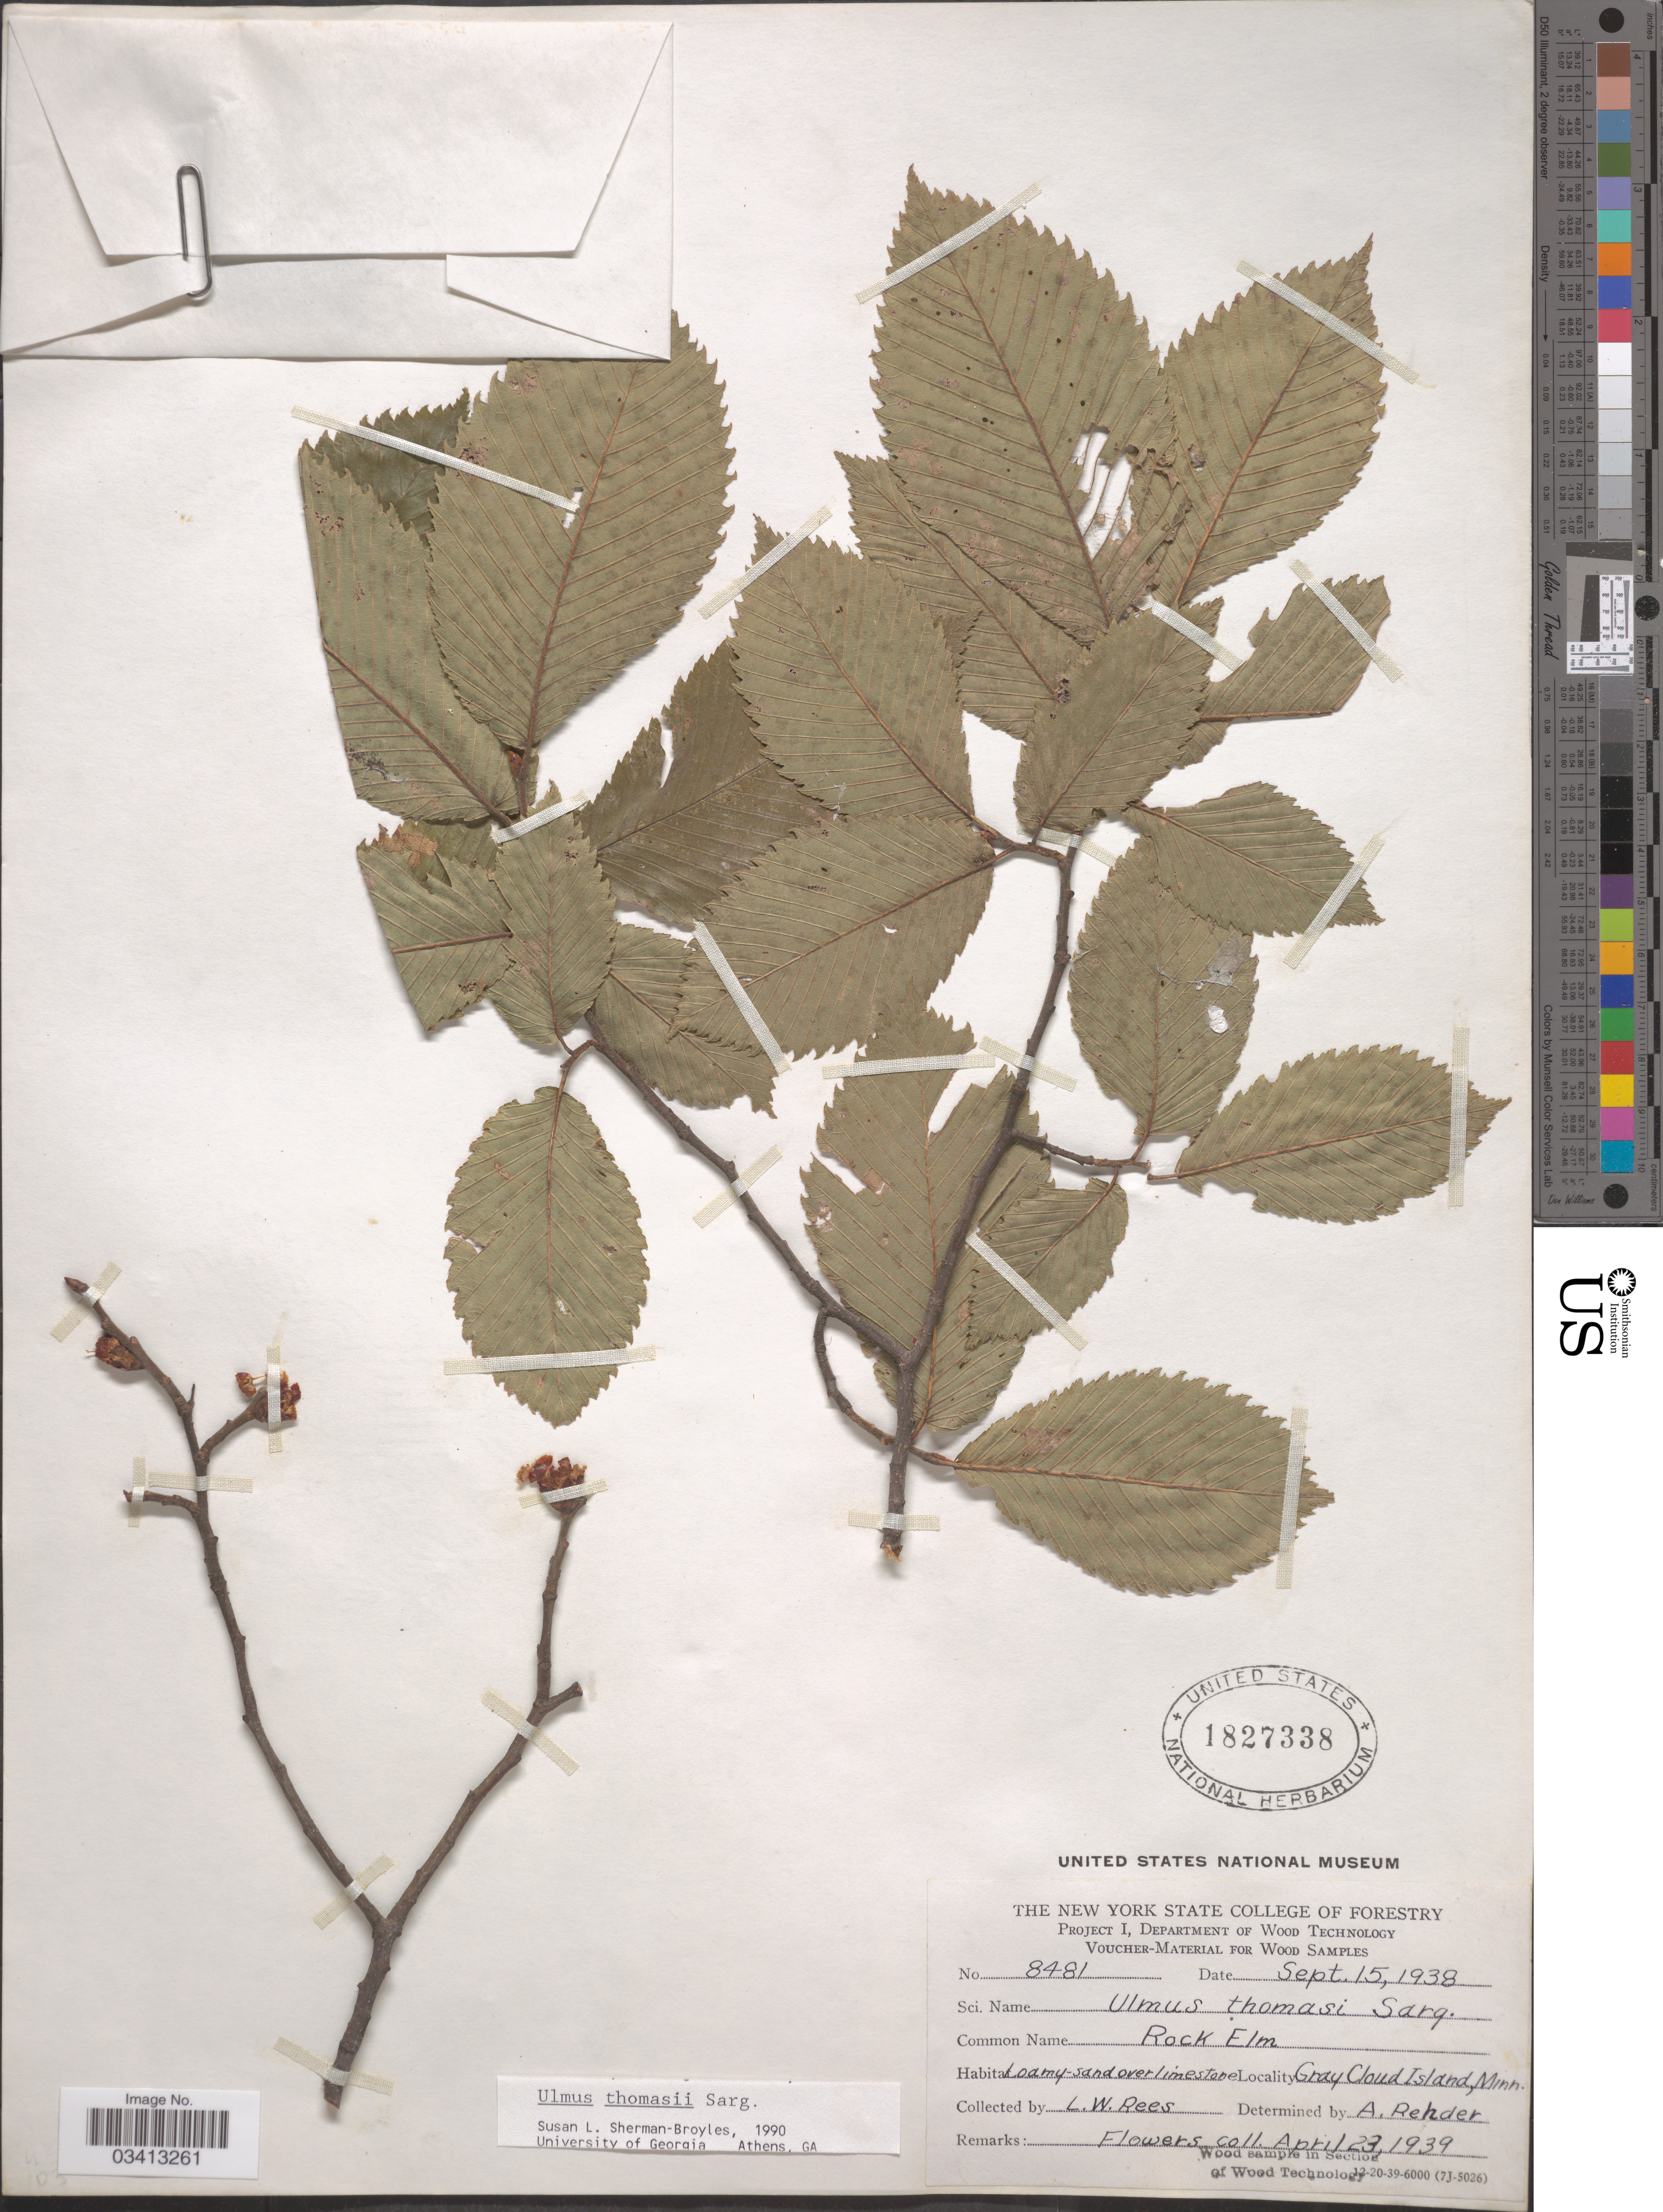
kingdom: Plantae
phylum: Tracheophyta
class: Magnoliopsida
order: Rosales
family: Ulmaceae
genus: Ulmus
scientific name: Ulmus thomasii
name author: Sarg.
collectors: L. Rees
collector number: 8481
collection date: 1938-09-15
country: United States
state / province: Minnesota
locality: Gray Cloud Island.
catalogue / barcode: US 1827338